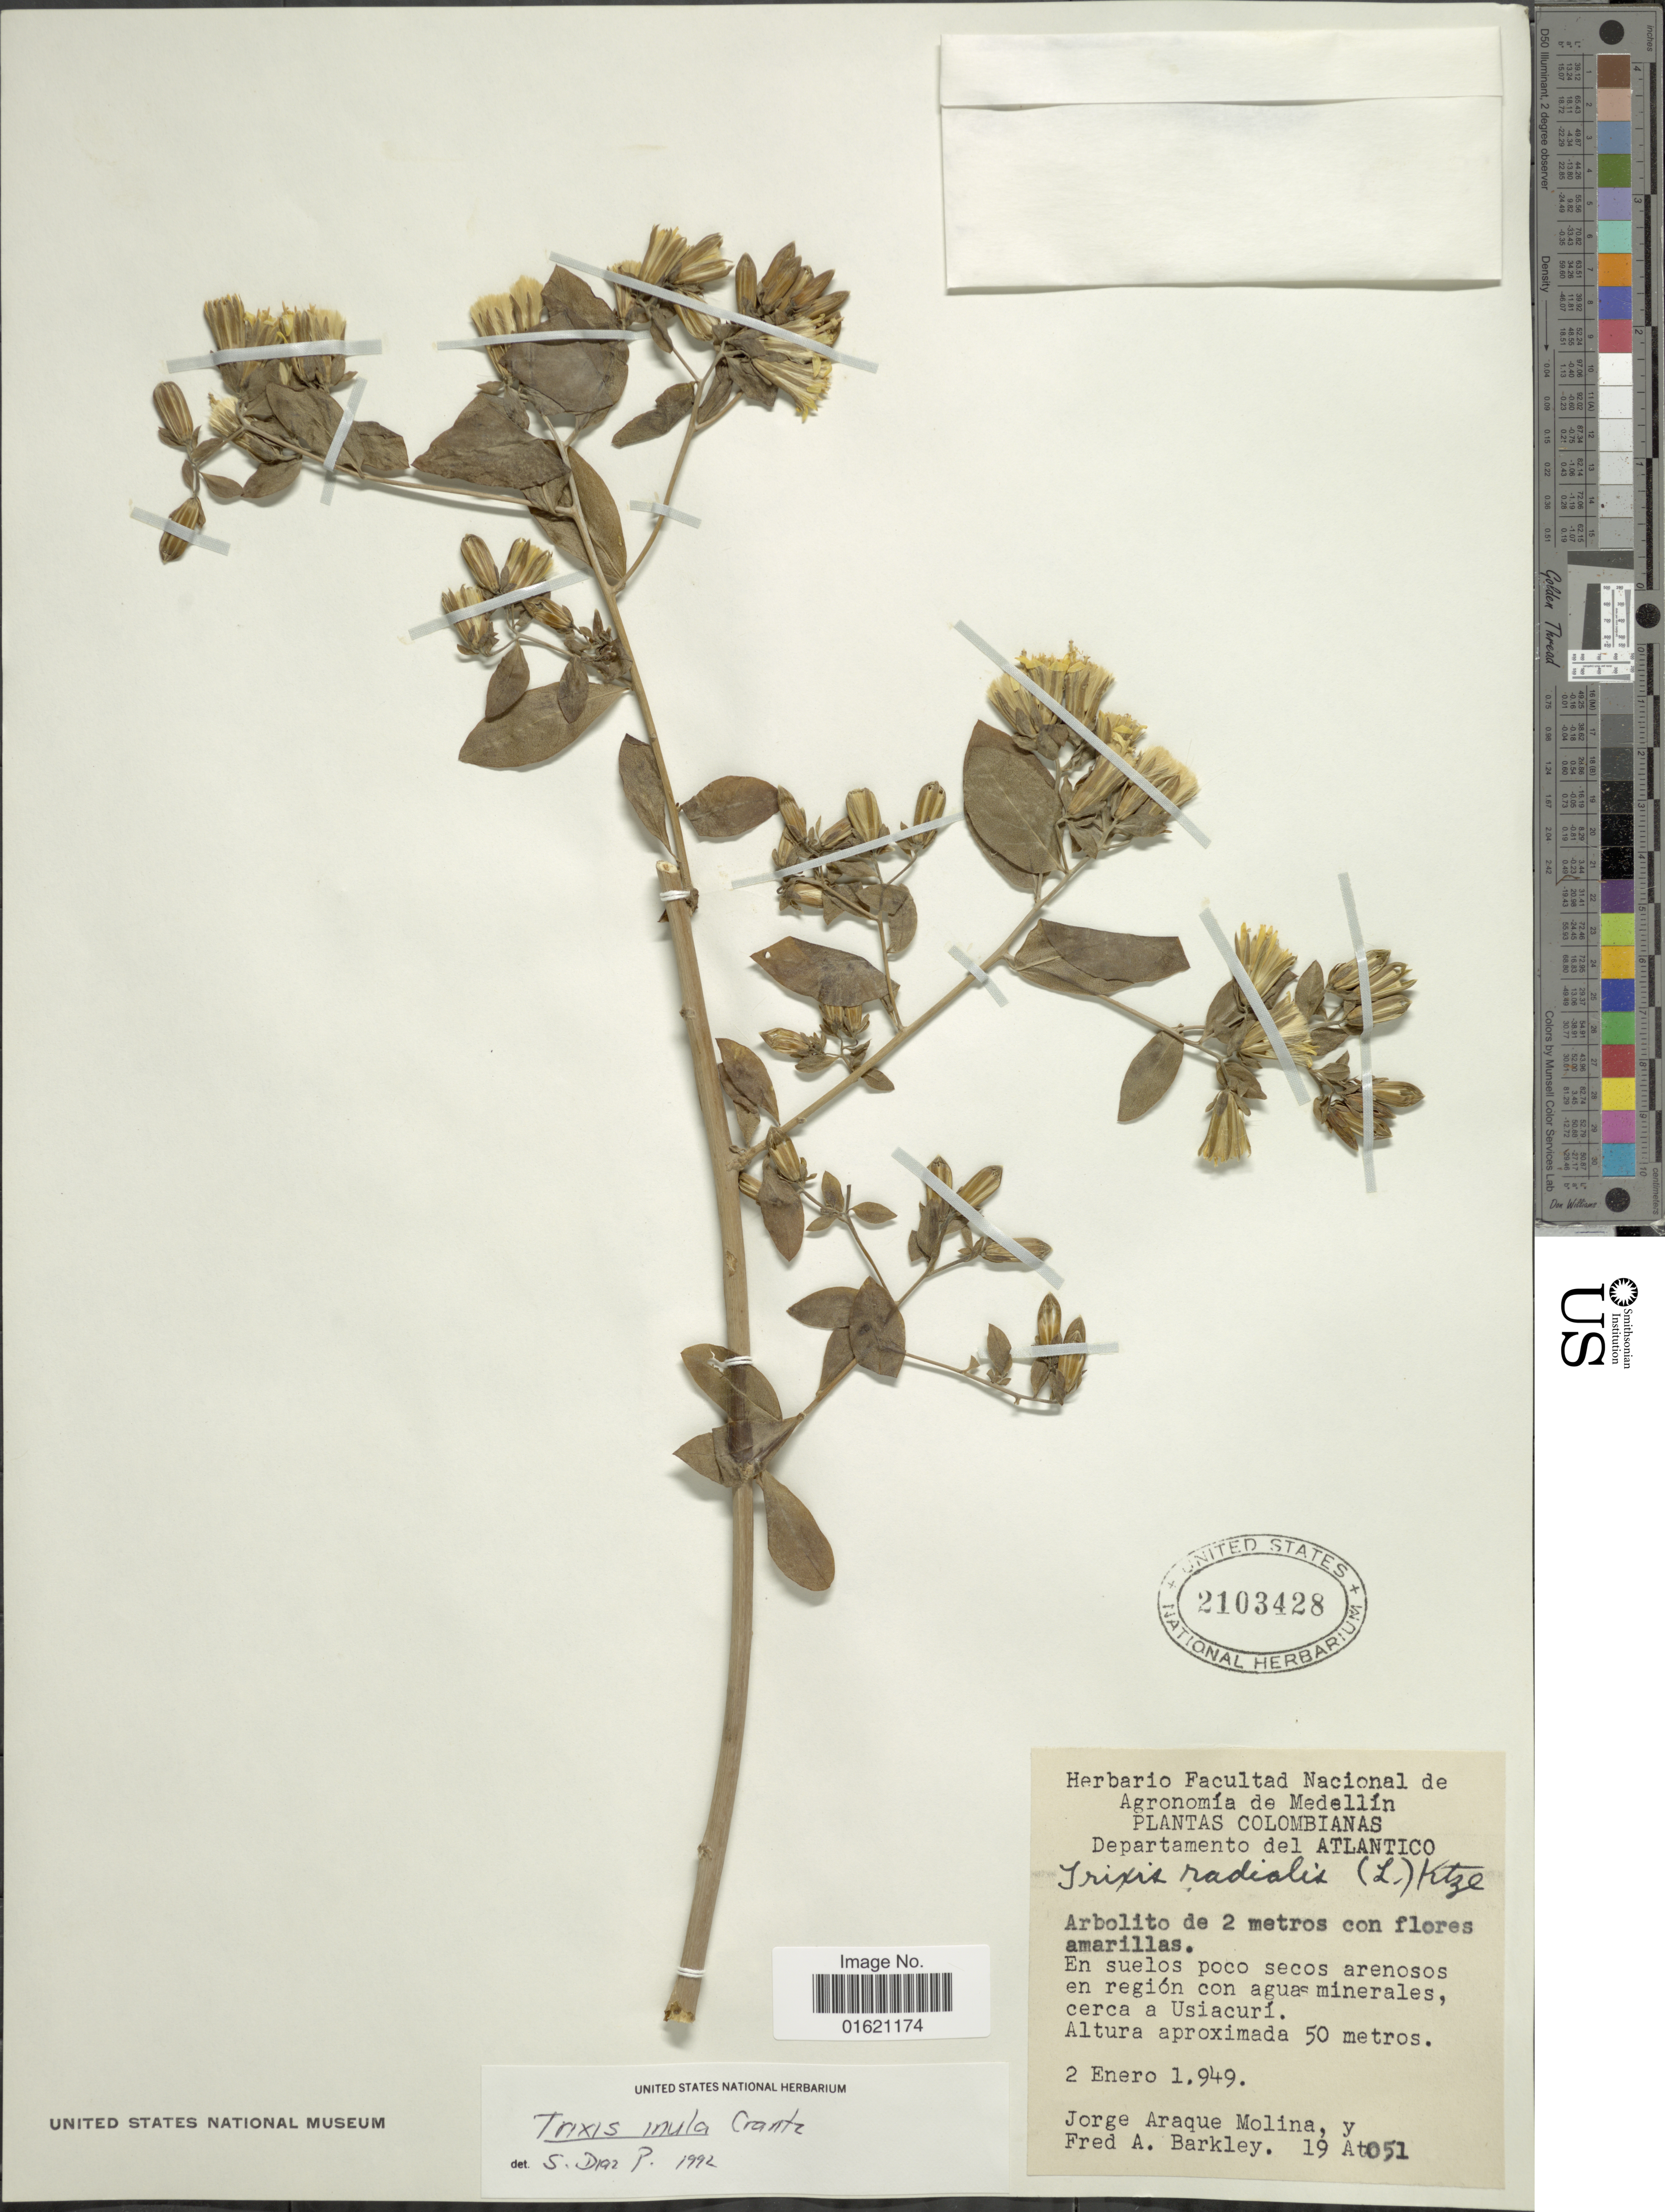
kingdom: Plantae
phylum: Tracheophyta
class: Magnoliopsida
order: Asterales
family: Asteraceae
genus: Trixis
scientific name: Trixis inula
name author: Crantz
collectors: J. A. Molina & F. A. Barkley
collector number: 051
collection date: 1949-01-02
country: Colombia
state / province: Atlántico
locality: Agronomia de Medellin, Plantas Colombinaas, departamento del Atplantico. En suelos poco secos arenosos en region con aguas minerales, cerca a Usiacuri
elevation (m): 50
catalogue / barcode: US 2103428